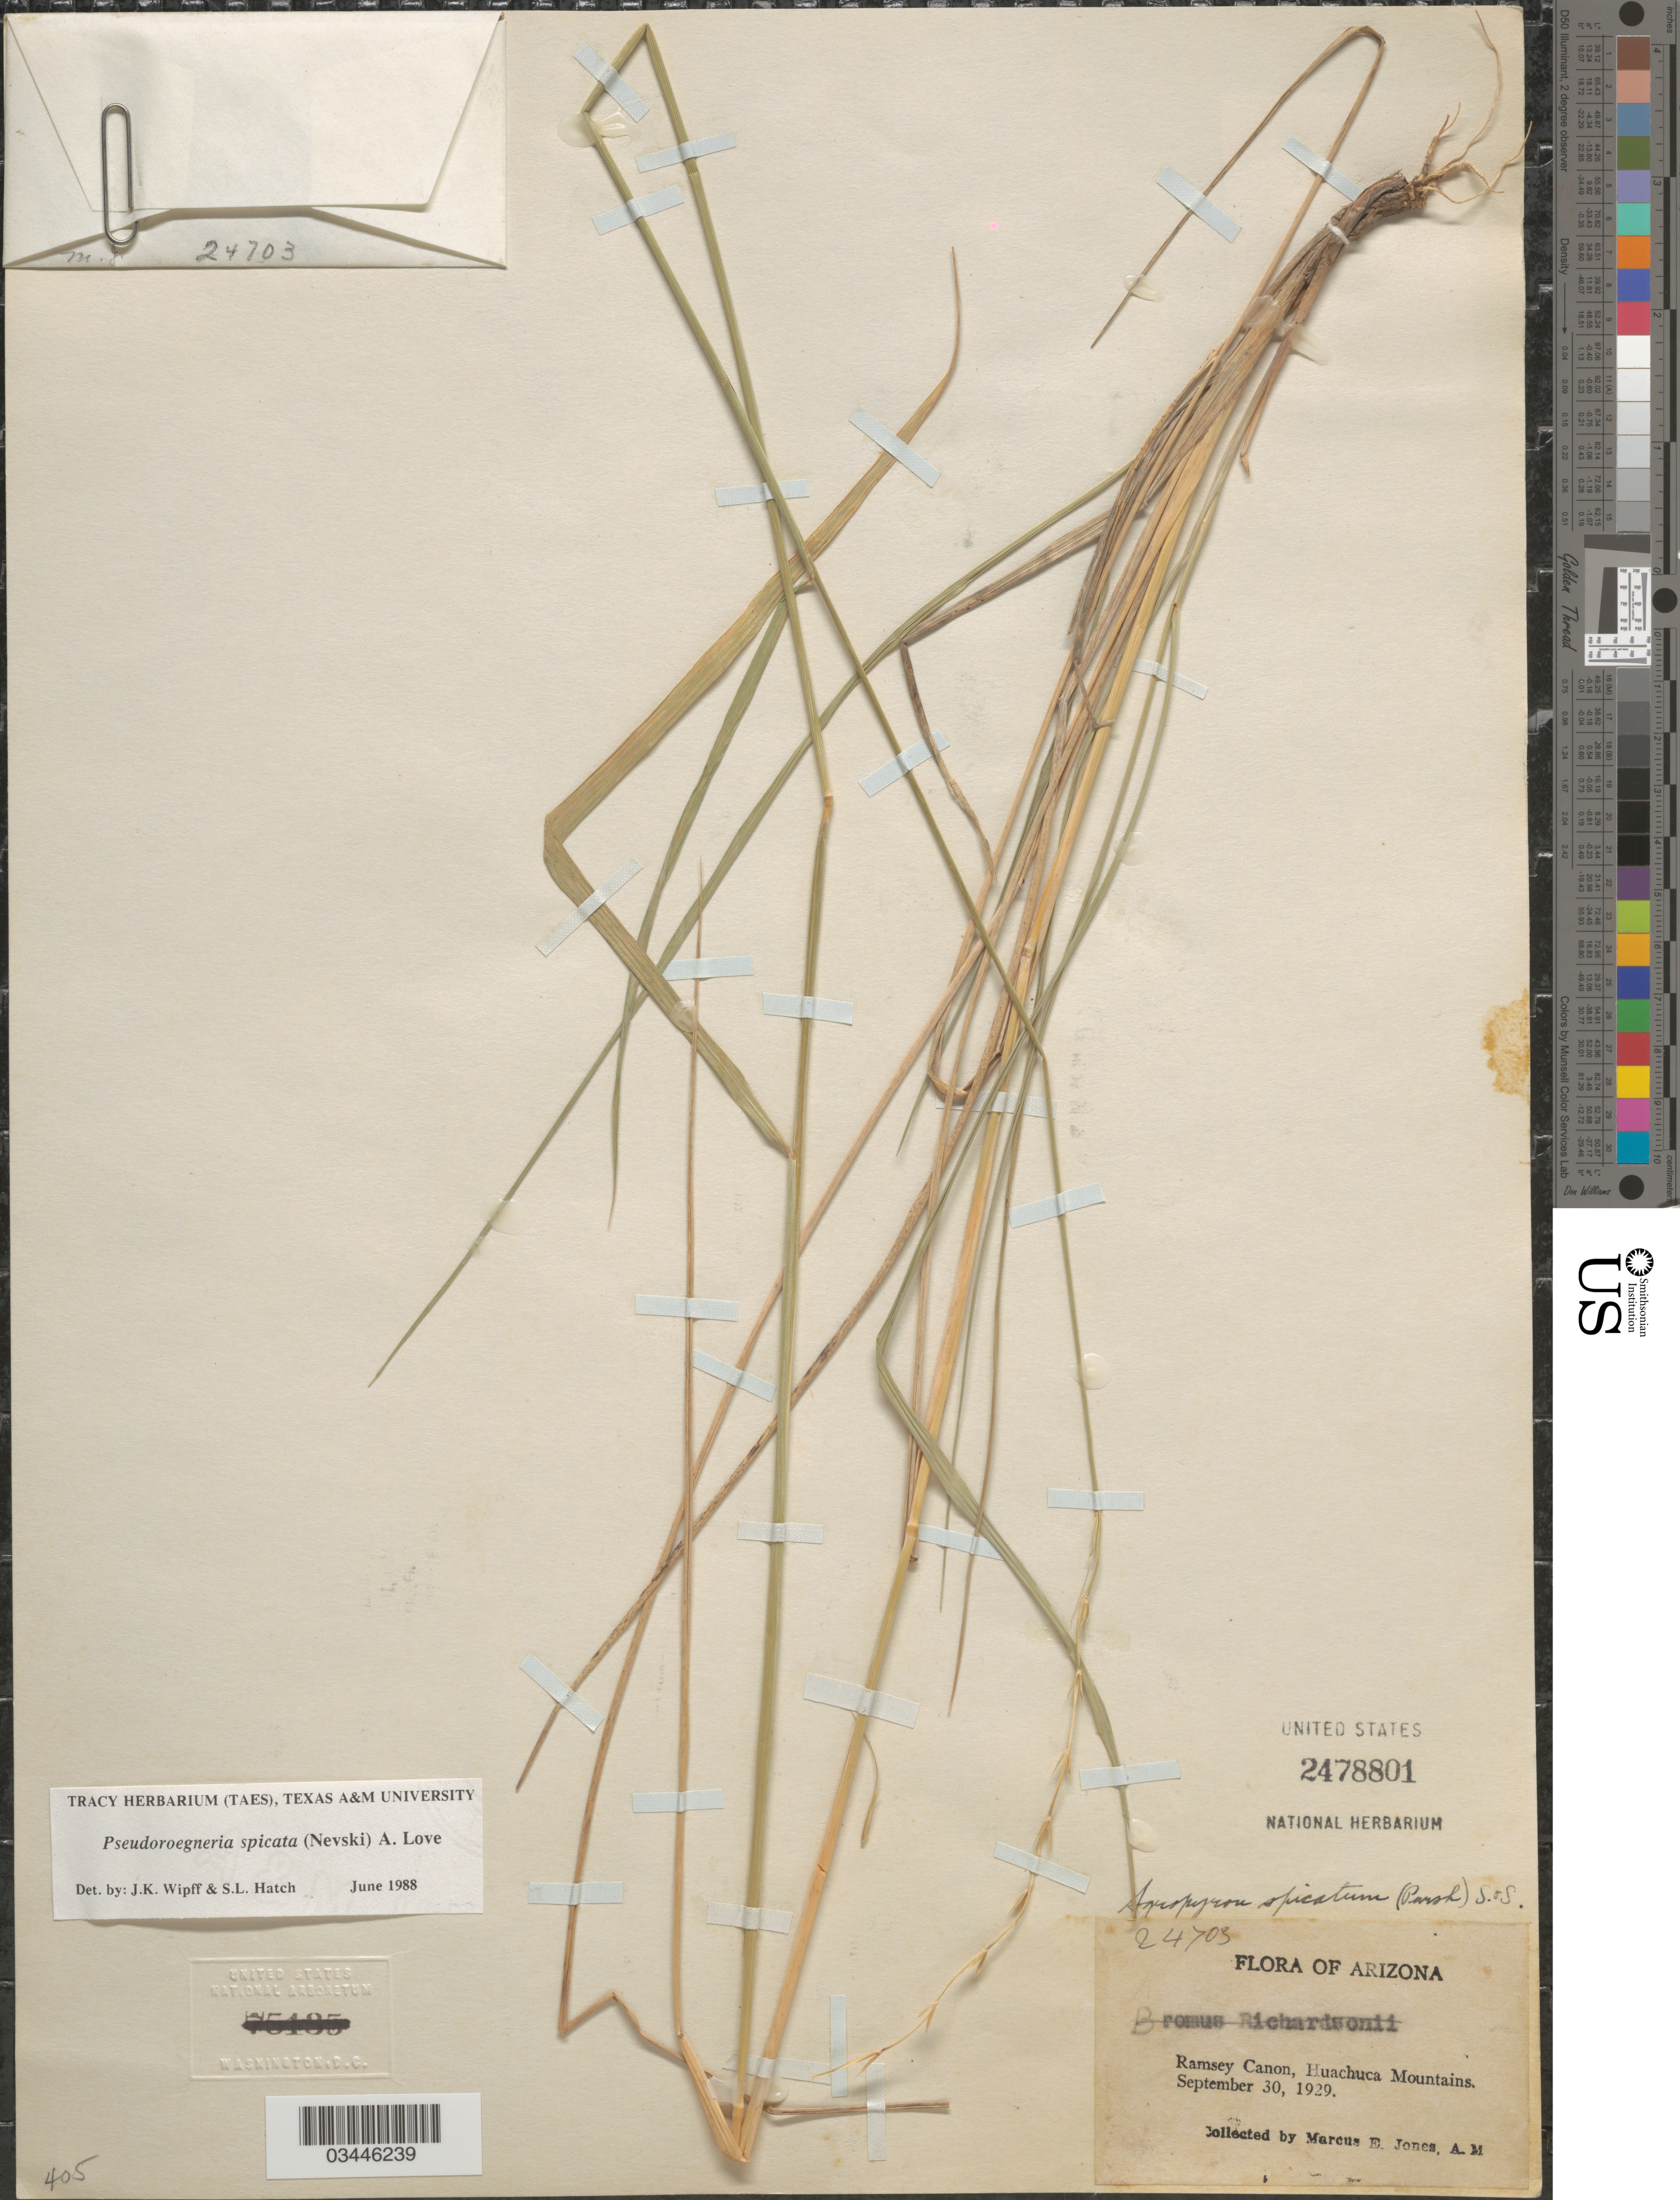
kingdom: Plantae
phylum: Tracheophyta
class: Liliopsida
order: Poales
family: Poaceae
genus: Pseudoroegneria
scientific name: Pseudoroegneria spicata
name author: (Pursh) Á. Löve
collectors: M. E. Jones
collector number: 24703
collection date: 1929-09-30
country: United States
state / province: Arizona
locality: Ramsey Canon, Huachuca Mountains.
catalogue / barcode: US 2478801